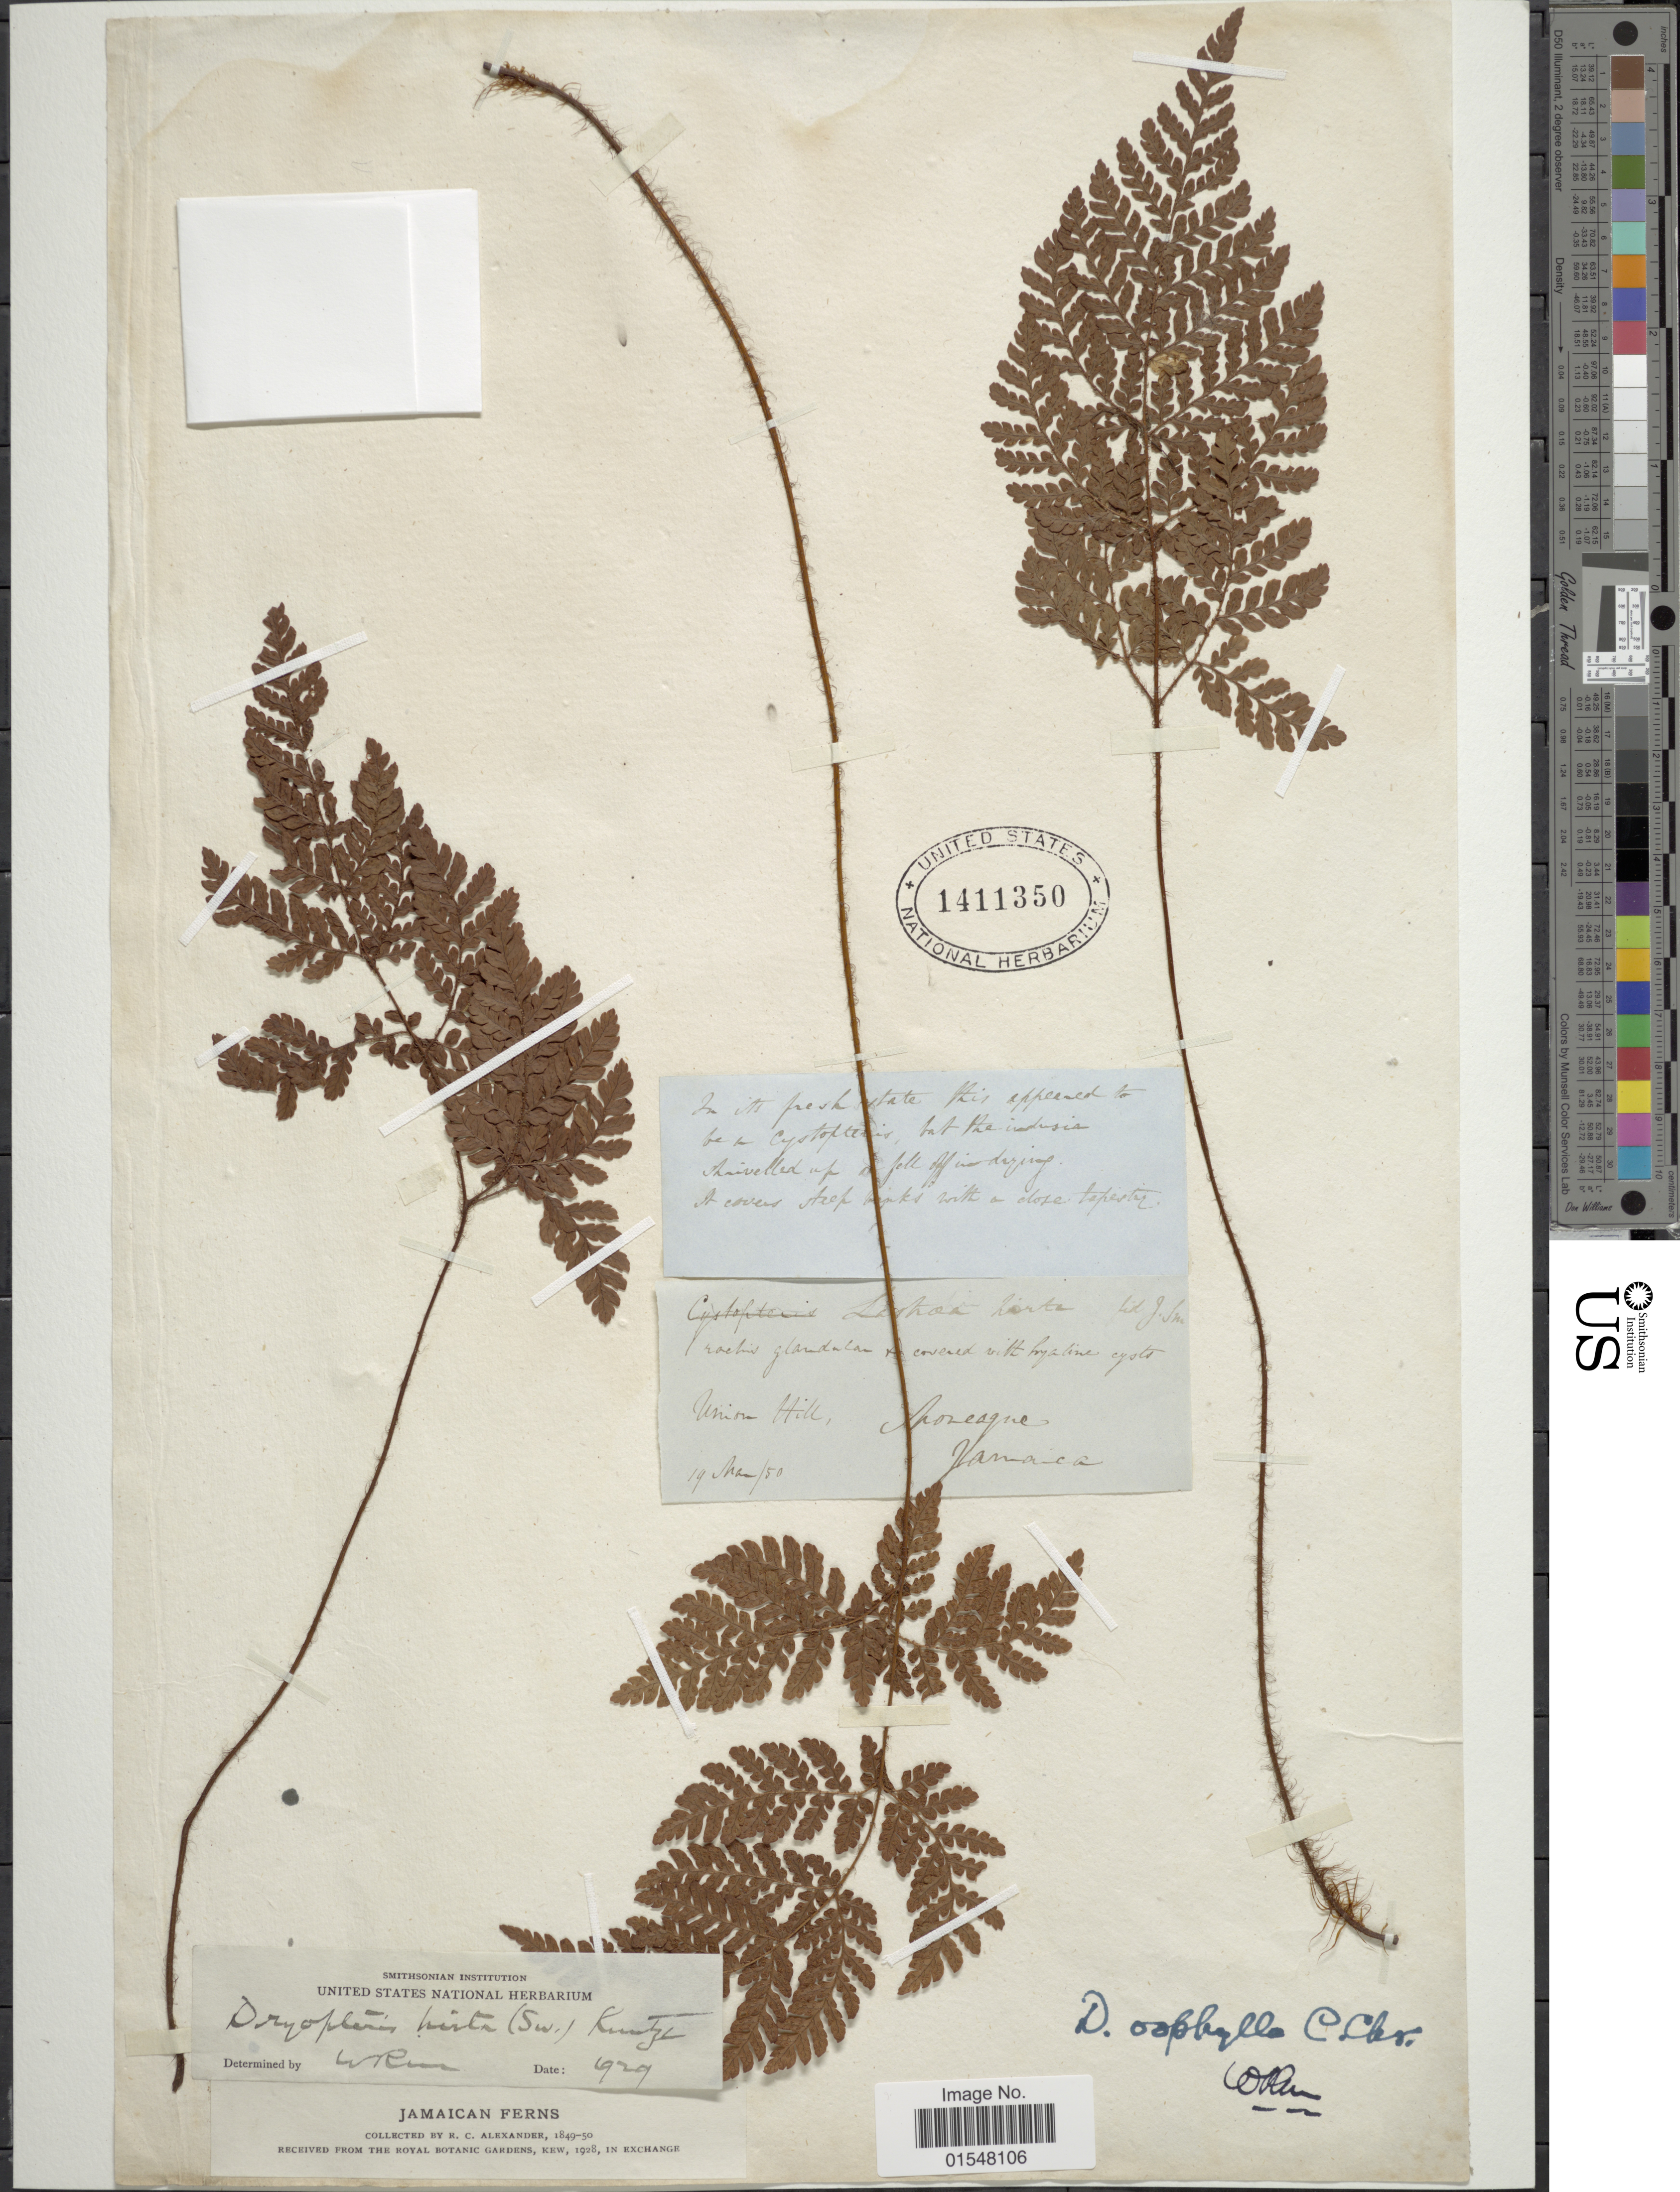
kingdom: Plantae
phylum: Tracheophyta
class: Polypodiopsida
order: Polypodiales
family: Dryopteridaceae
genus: Ctenitis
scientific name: Ctenitis hirta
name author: (Sw.) Ching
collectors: R. C. Alexander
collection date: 1849-03-19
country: Jamaica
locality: Union Hill, Moneague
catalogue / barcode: US 1411350